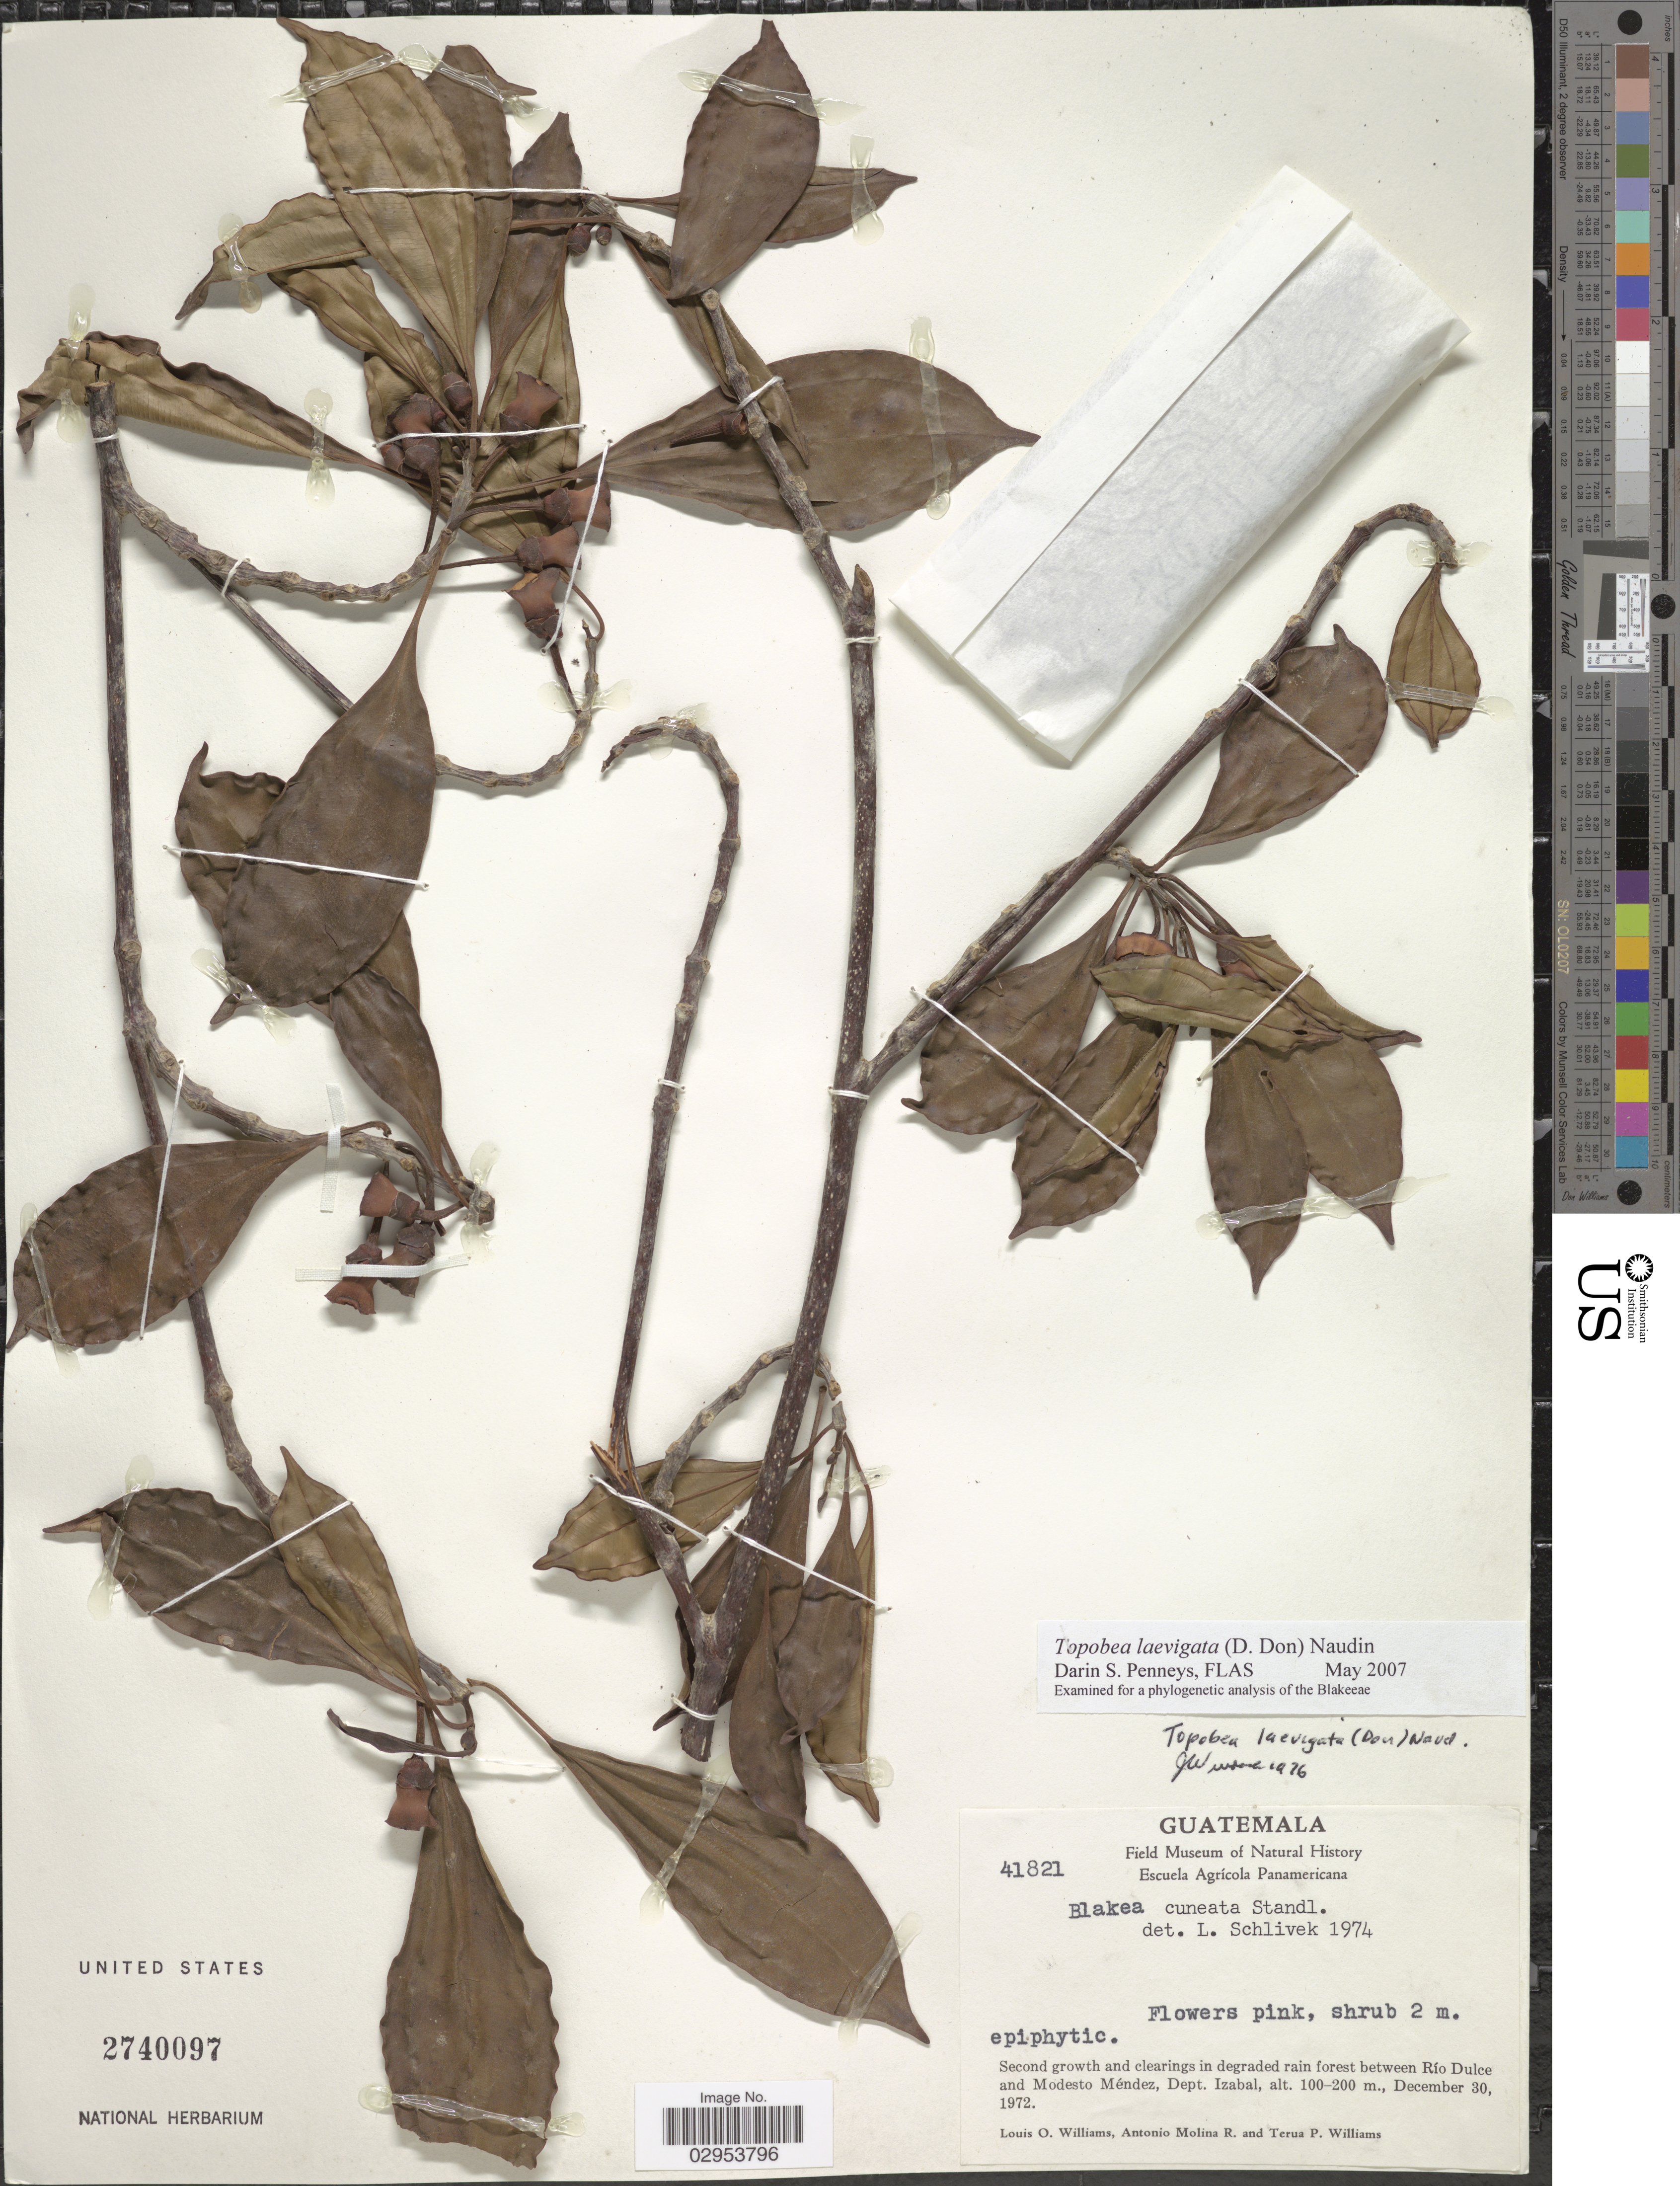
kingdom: Plantae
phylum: Tracheophyta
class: Magnoliopsida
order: Myrtales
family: Melastomataceae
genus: Topobea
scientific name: Topobea laevigata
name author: (D. Don) Naudin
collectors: L. O. Williams, A. Molina R. & T. P. Williams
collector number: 41821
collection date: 1972-12-30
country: Guatemala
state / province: Izabal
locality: Second growth and clearings in degraded rain forest between Río Dulce and Modesto Méndez, Dept Izabal.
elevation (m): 100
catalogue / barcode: US 2740097